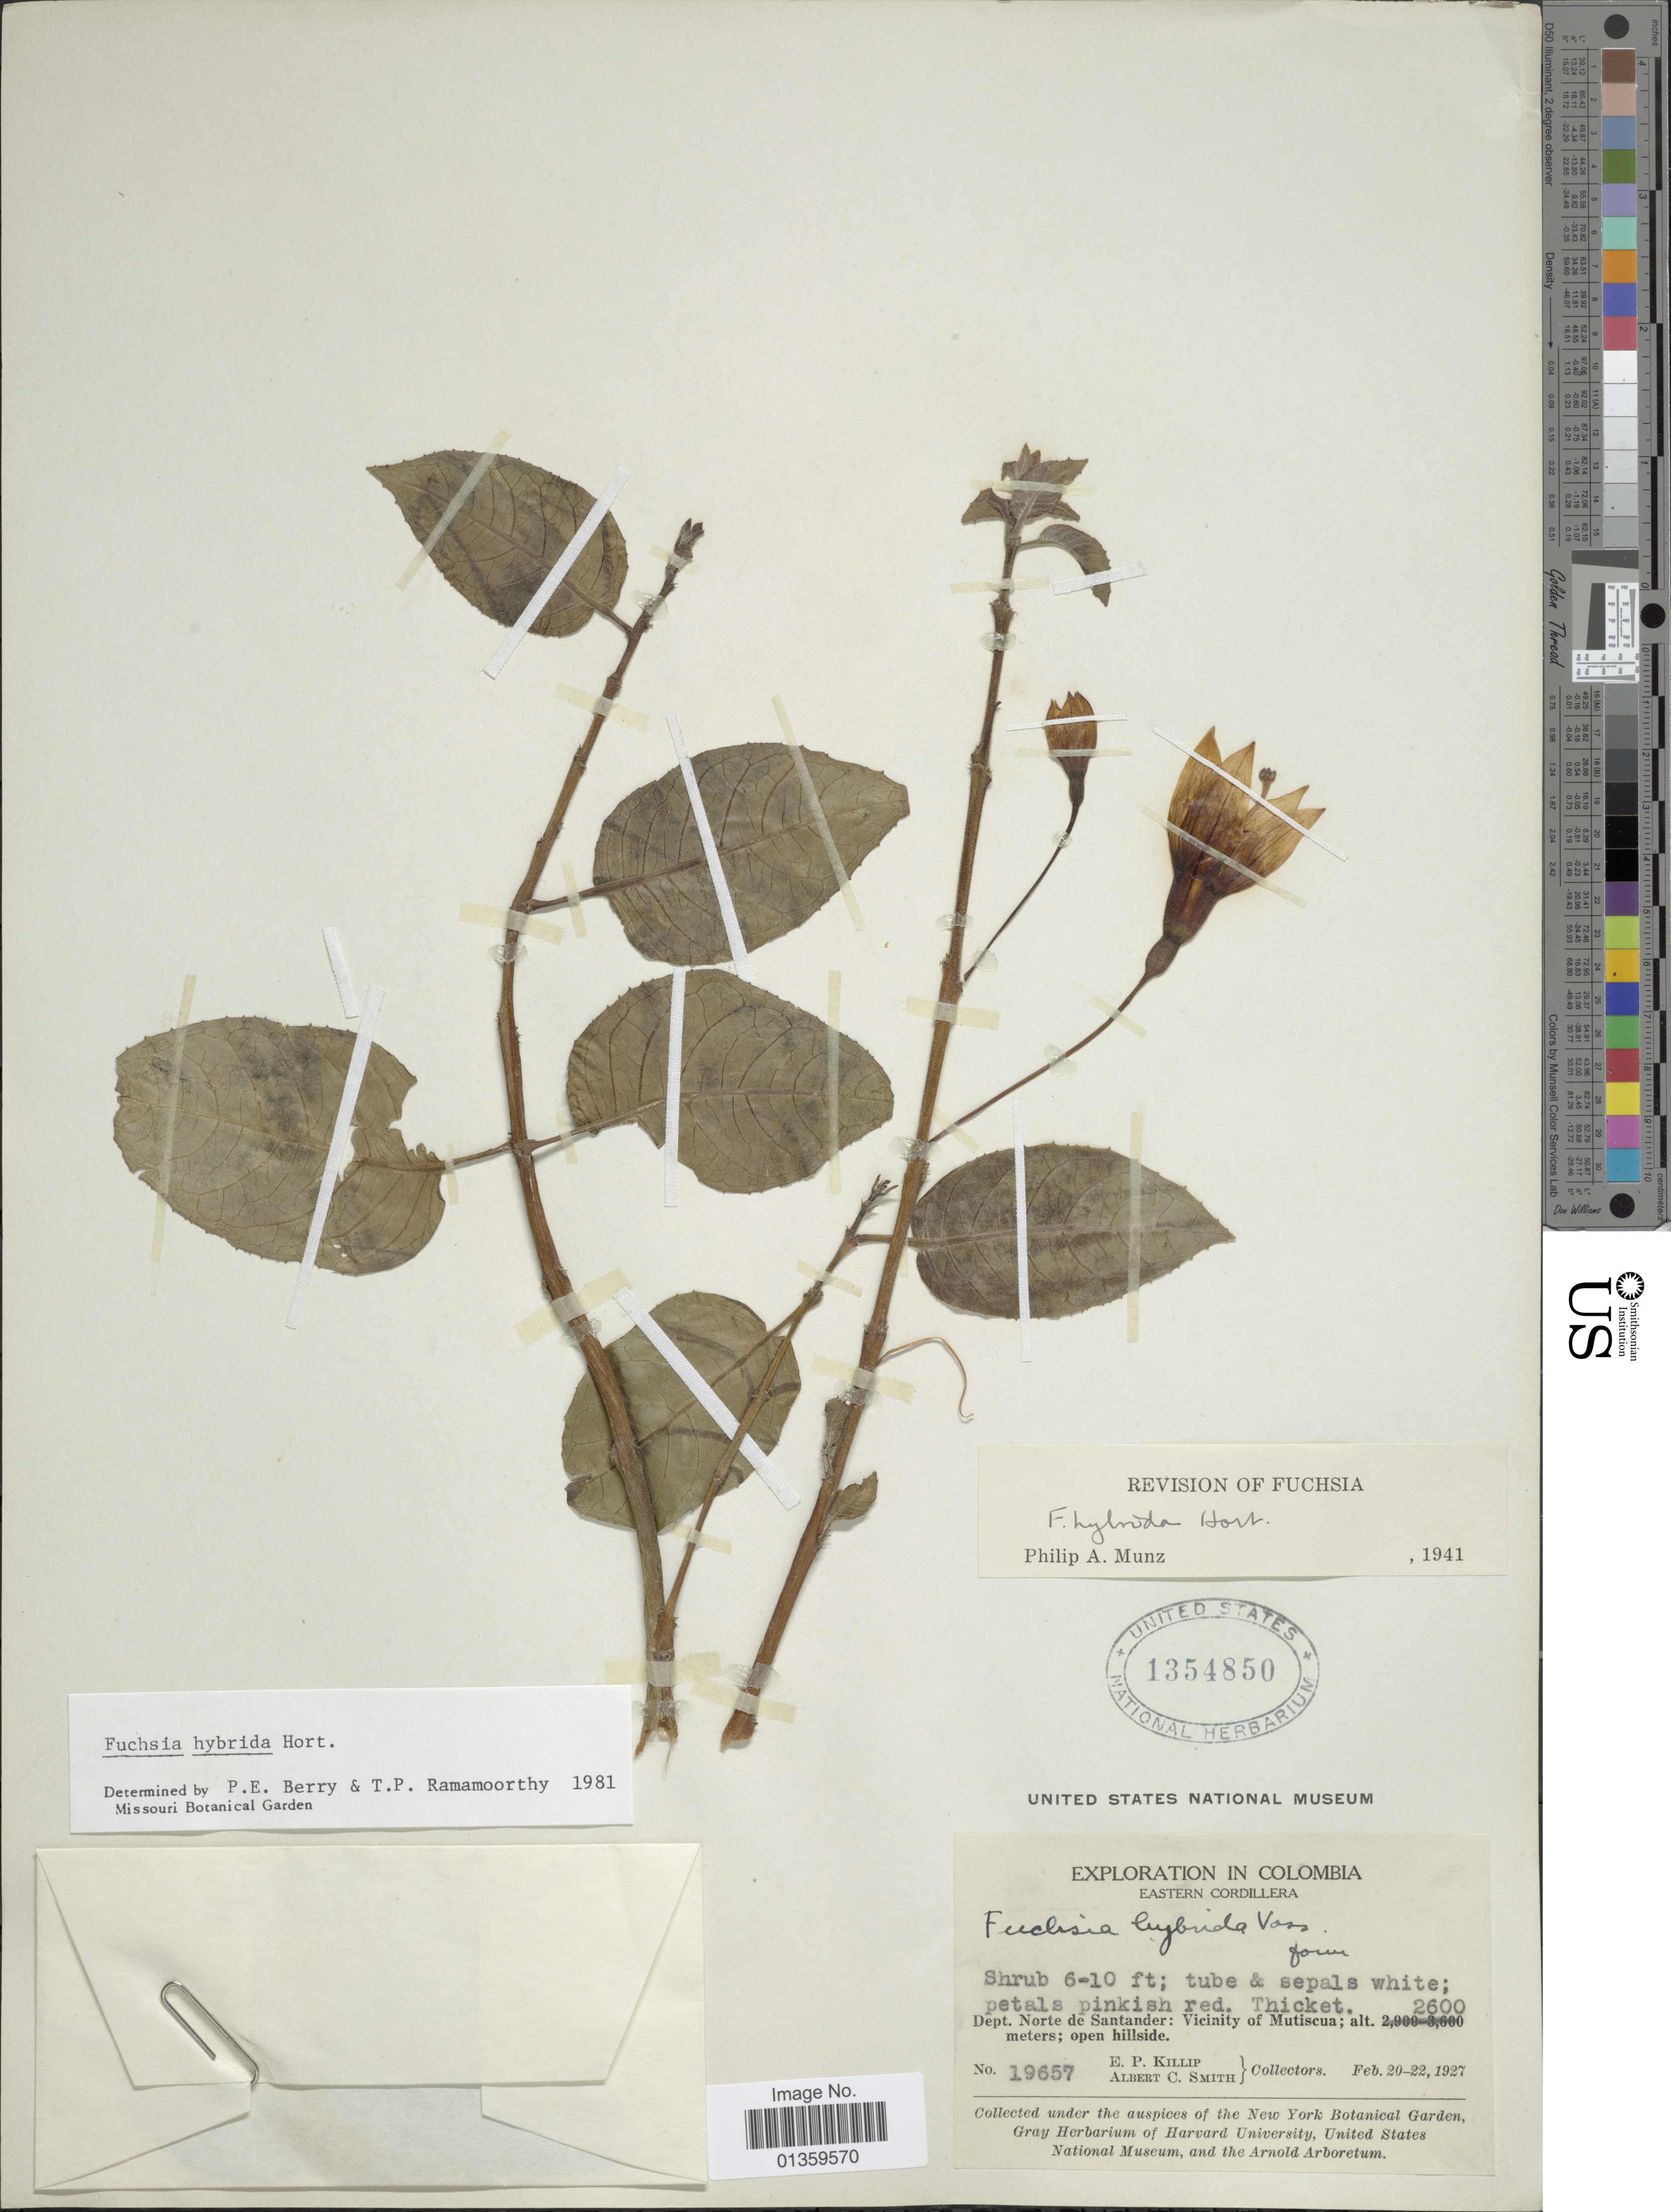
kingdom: Plantae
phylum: Tracheophyta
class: Magnoliopsida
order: Myrtales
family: Onagraceae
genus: Fuchsia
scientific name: Fuchsia x hybrida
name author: Hort.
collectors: E. P. Killip & A. C. Smith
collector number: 19657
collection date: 1927-02-20/1927-02-22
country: Colombia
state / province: Norte de Santander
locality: Eastern Cordillera, Vicinity of Mutiscua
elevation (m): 2600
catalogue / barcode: US 1354850